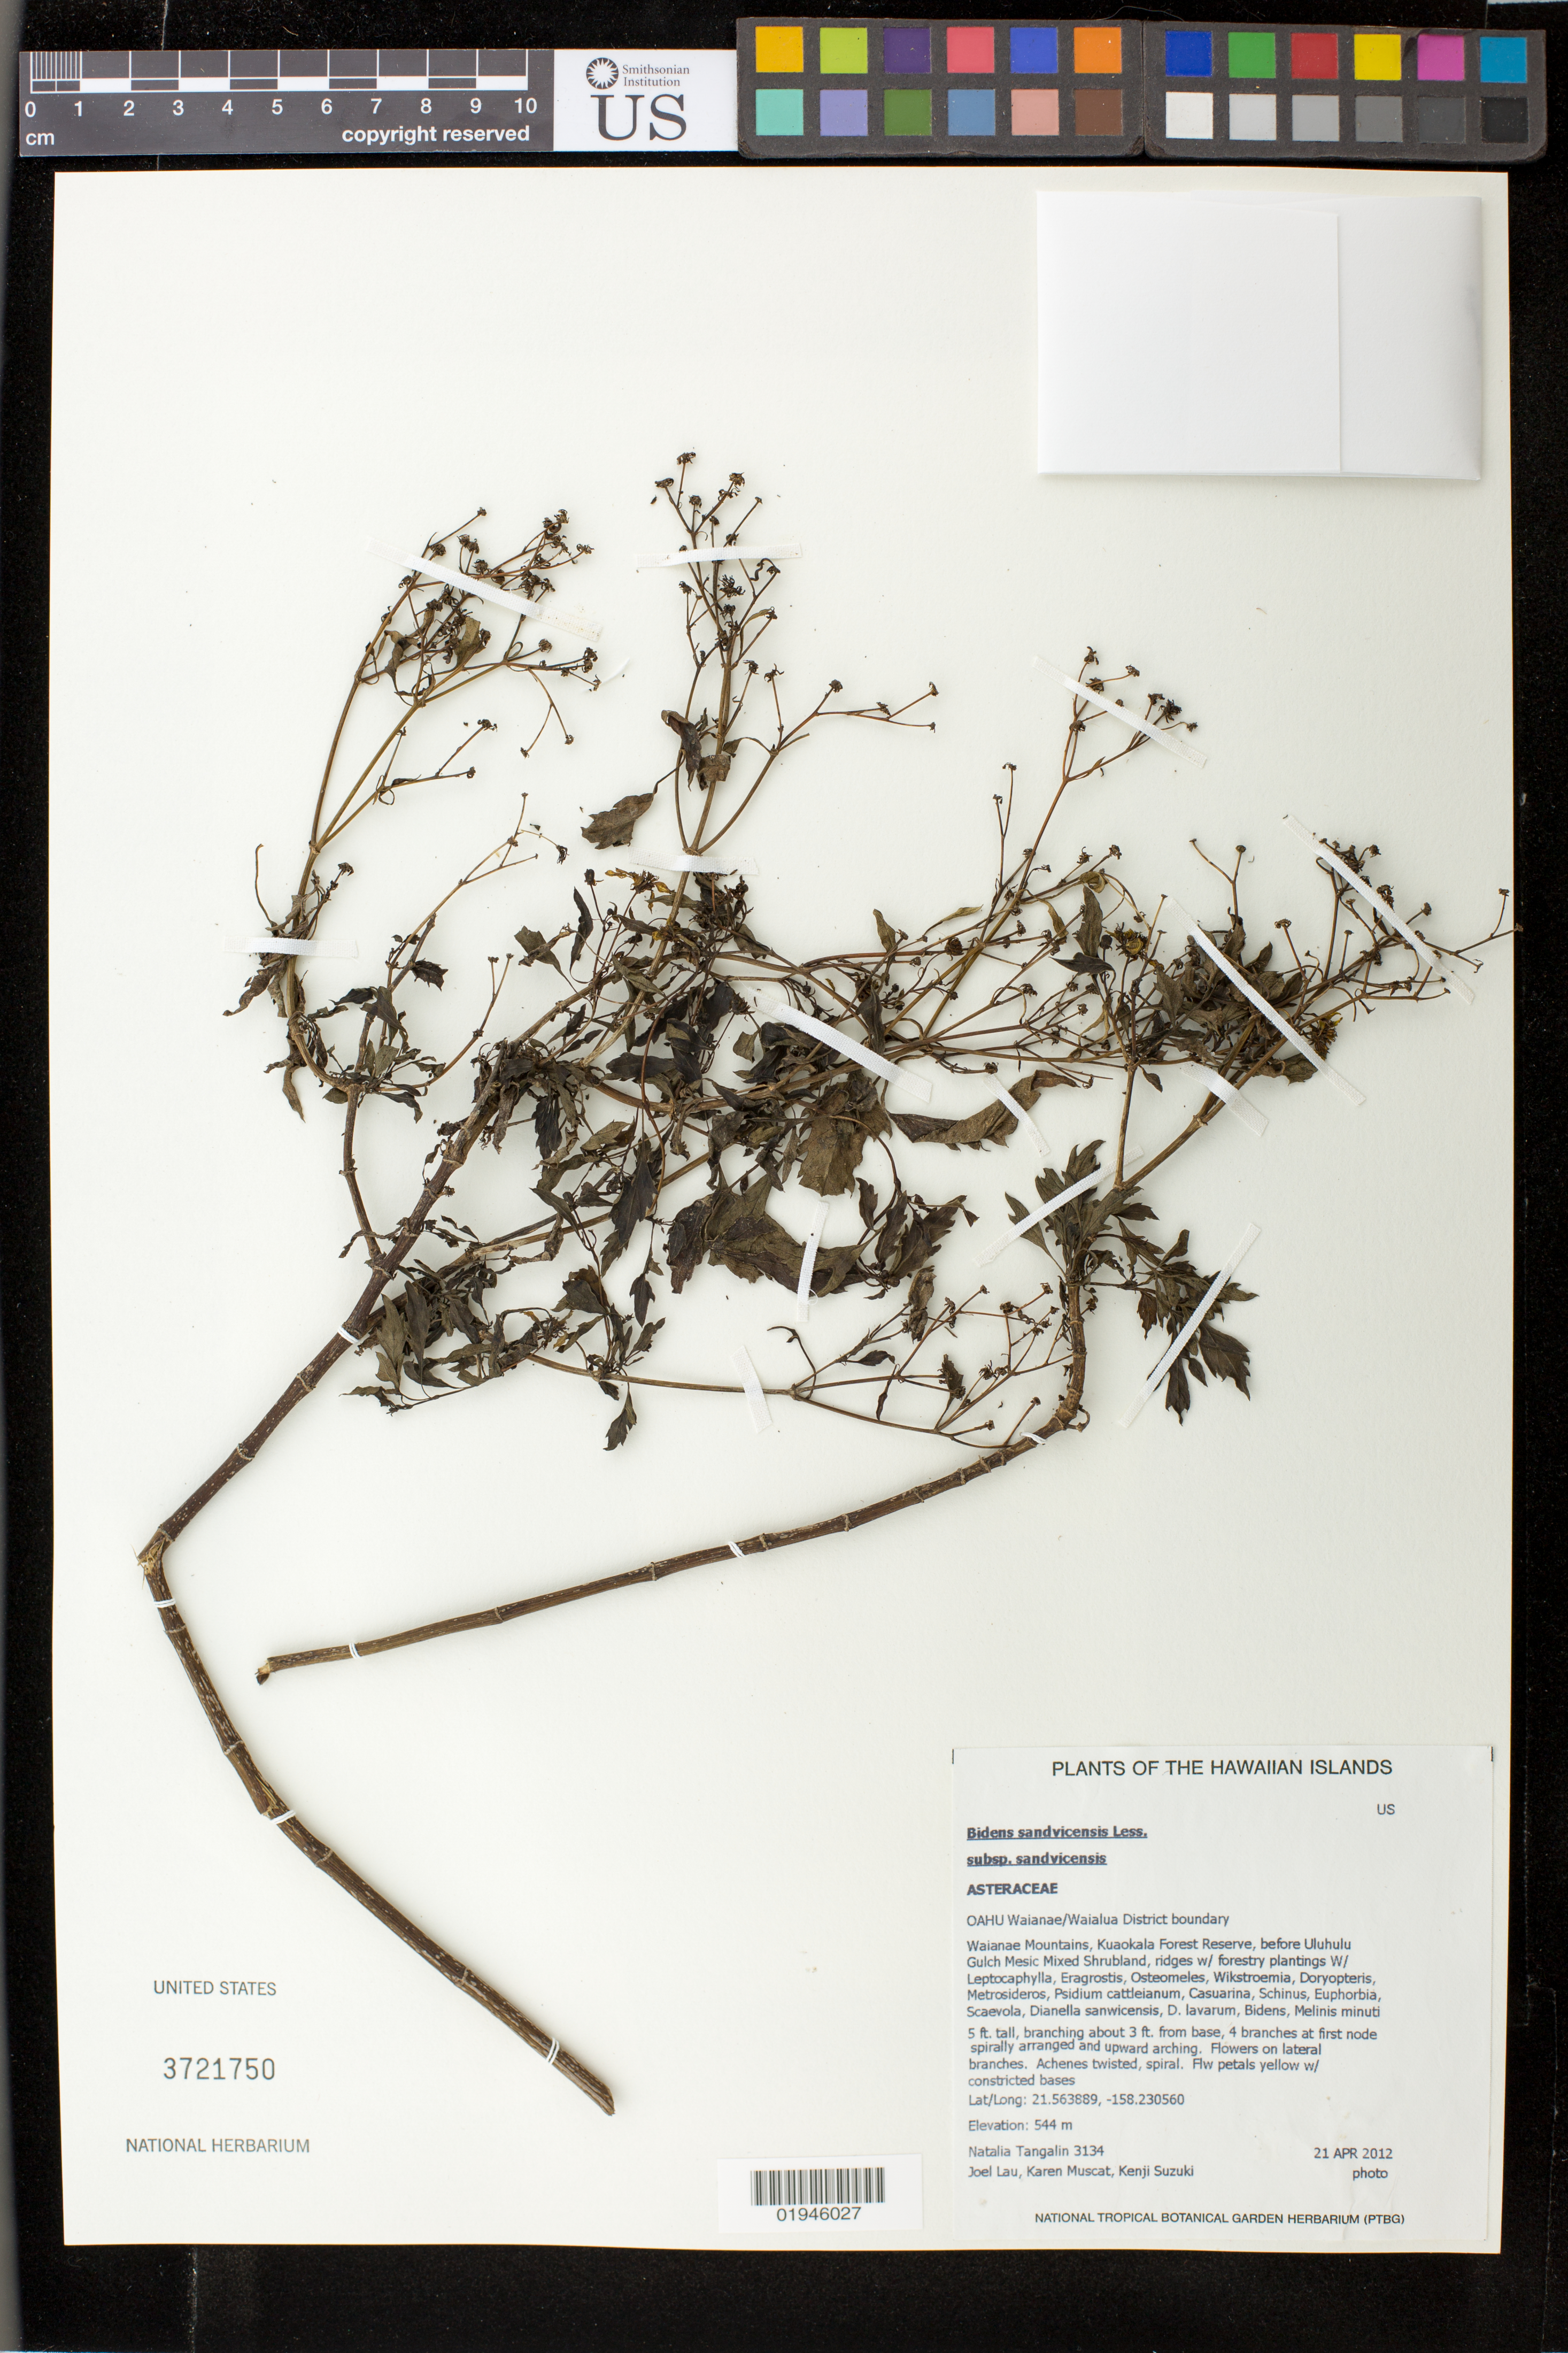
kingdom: Plantae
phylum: Tracheophyta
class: Magnoliopsida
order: Asterales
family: Asteraceae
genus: Bidens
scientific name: Bidens sandvicensis subsp. sandvicensis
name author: Less.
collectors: N. Tangalin, J. Lau, K. Muscat & K. Suzuki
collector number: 3134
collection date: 2012-04-21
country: United States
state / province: Hawaii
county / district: Honolulu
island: Oahu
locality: Waianae/Waialua District Border, Waianae Mountains, Kuaokala Forest Reserve, before Uluhulu Gulch.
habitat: Ridges with forestry plantings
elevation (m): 544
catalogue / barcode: US 3721750